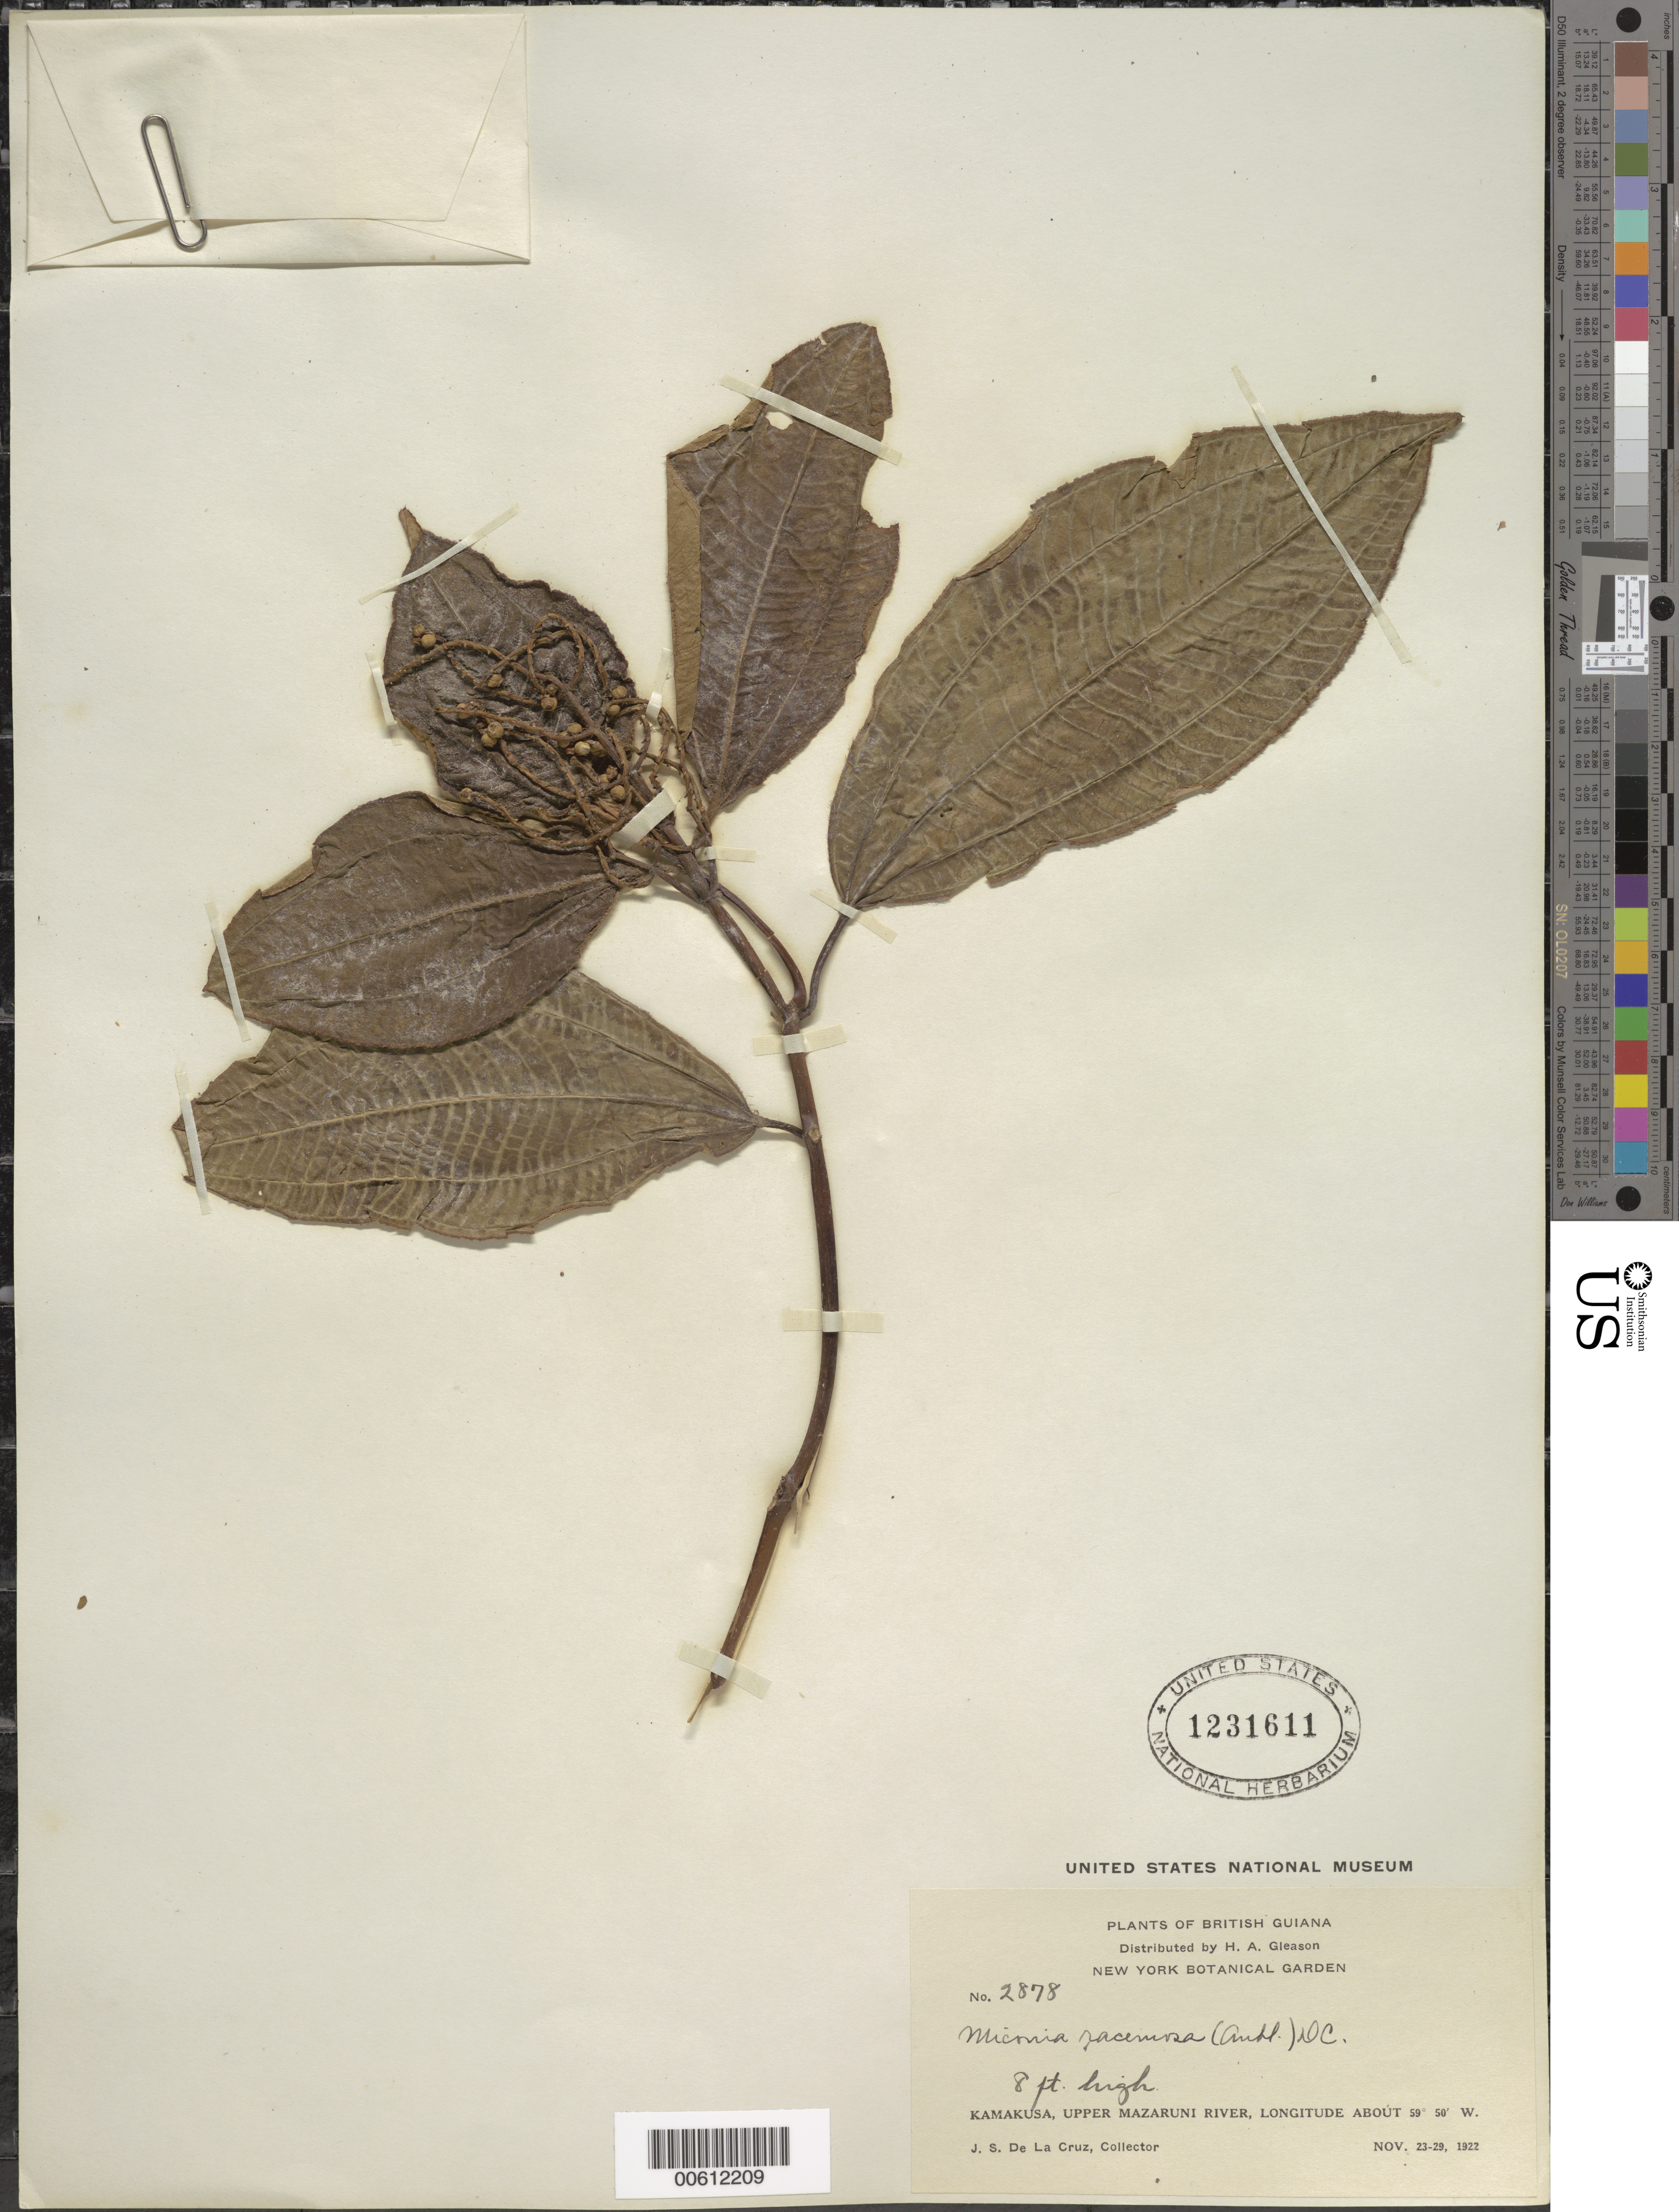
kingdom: Plantae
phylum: Tracheophyta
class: Magnoliopsida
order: Myrtales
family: Melastomataceae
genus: Miconia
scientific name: Miconia racemosa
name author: (Aubl.) DC.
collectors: J. S. de la Cruz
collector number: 2878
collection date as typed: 23-Nov-22 to 29-Nov-22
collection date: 1922-11-23/1922-11-29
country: Guyana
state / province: Cuyuni-Mazaruni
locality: Kamakusa, Upper Mazaruni R.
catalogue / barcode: US 1231611